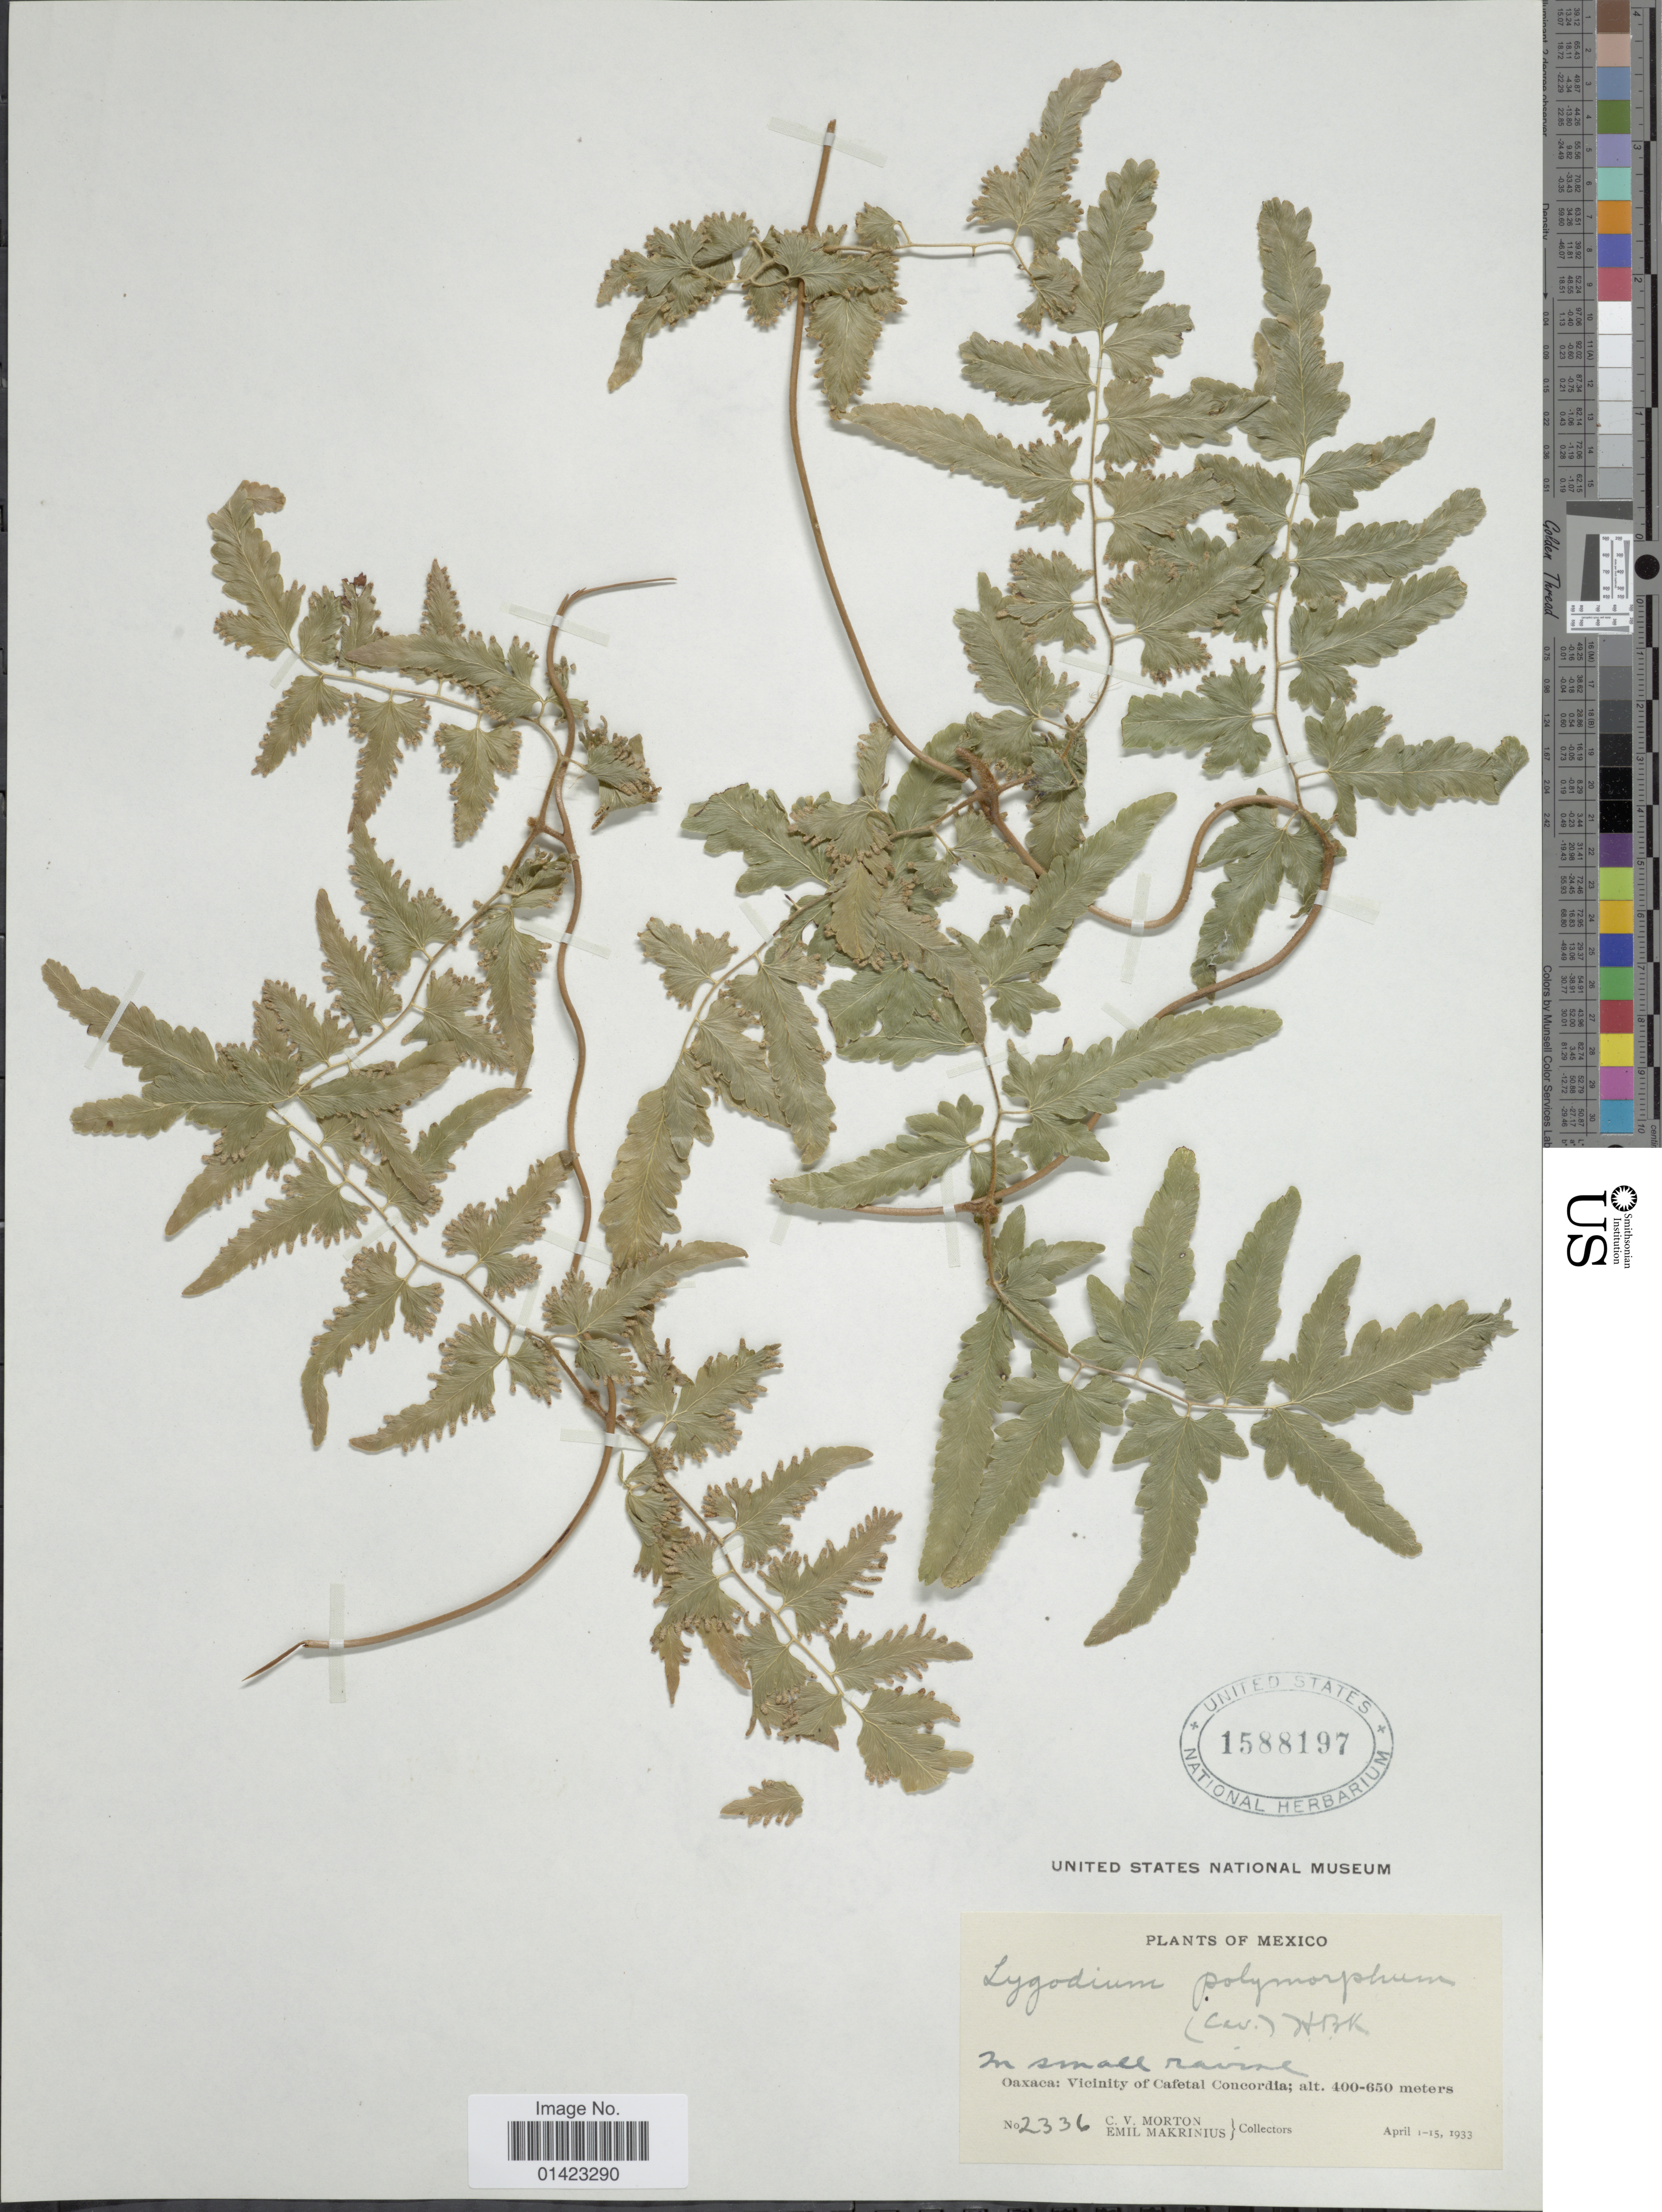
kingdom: Plantae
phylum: Tracheophyta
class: Polypodiopsida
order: Schizaeales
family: Lygodiaceae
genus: Lygodium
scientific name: Lygodium venustum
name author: Sw.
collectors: C. V. Morton & E. Makrinius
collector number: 2336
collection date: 1933-04-01/1933-04-15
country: Mexico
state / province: Oaxaca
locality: Oaxaca: Vicinity of Cafetal Concordia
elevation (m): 400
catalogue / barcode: US 1588197